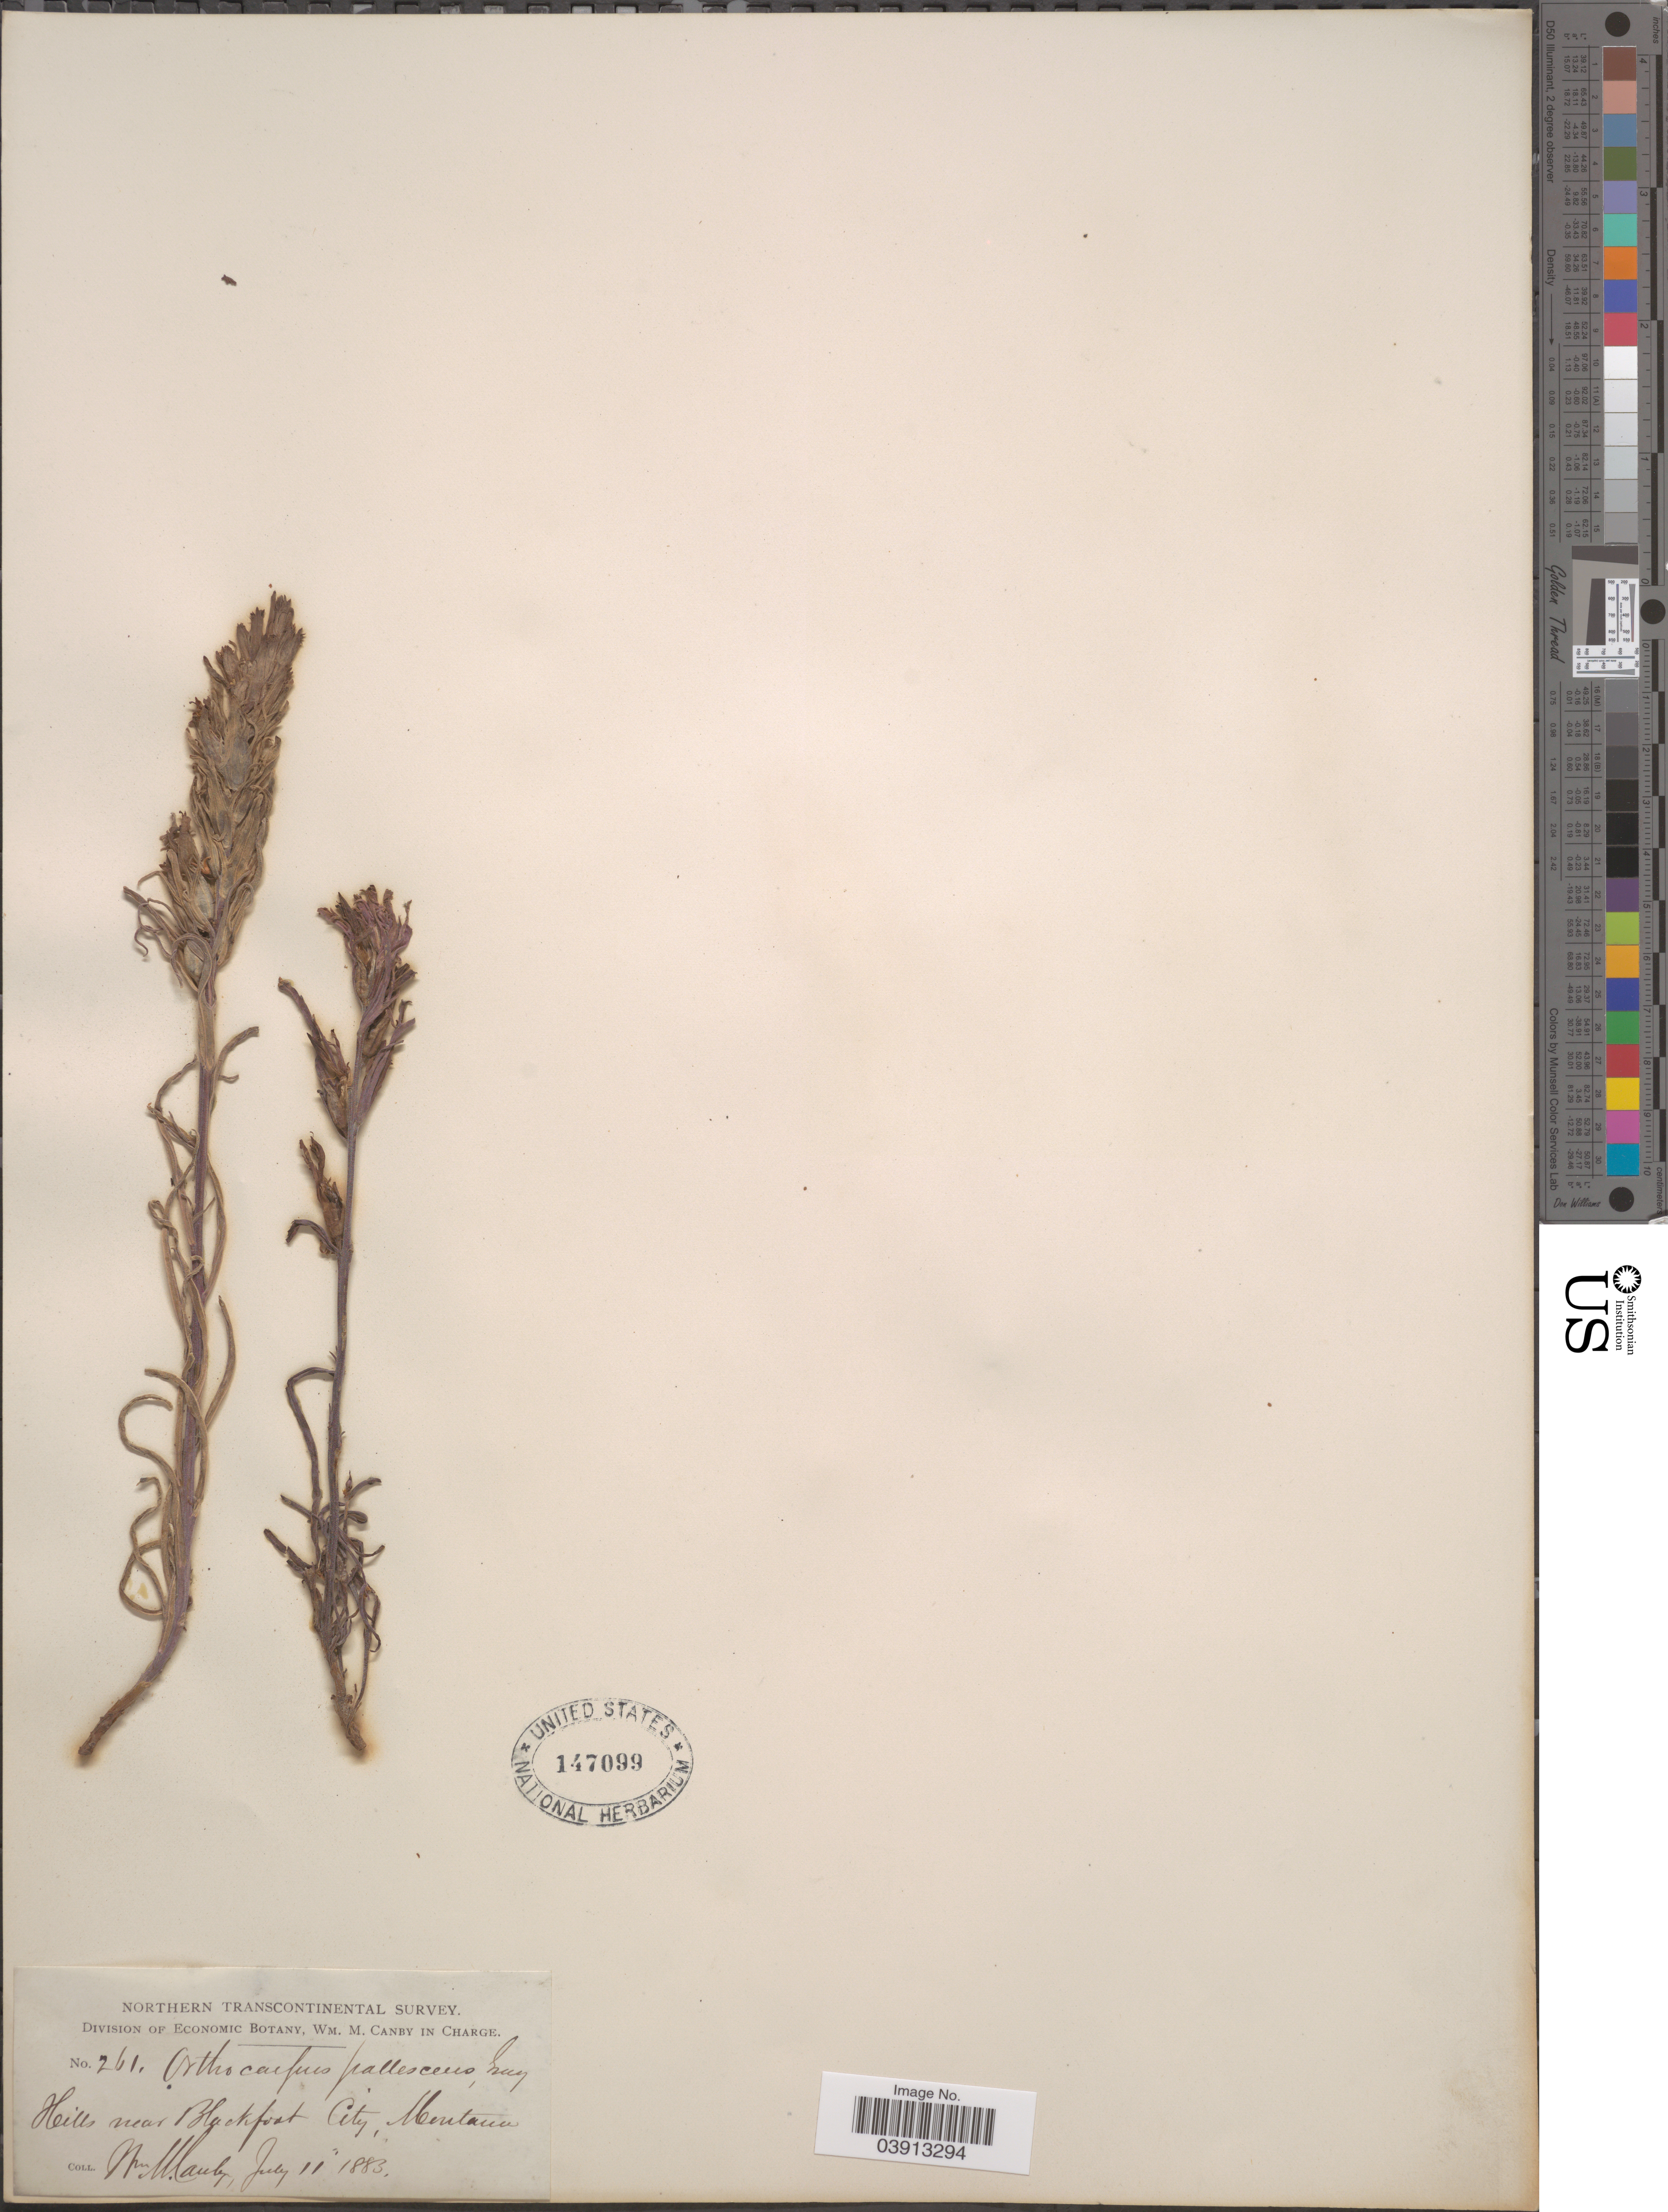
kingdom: Plantae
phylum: Tracheophyta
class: Magnoliopsida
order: Lamiales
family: Orobanchaceae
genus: Castilleja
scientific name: Castilleja pallescens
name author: (A. Gray) Greenm.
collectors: W. M. Canby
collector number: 261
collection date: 1883-07-11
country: United States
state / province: Montana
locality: Northern Transcontinental Survey. [unsure placement] Hills near Blackfoot City.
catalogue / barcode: US 147099